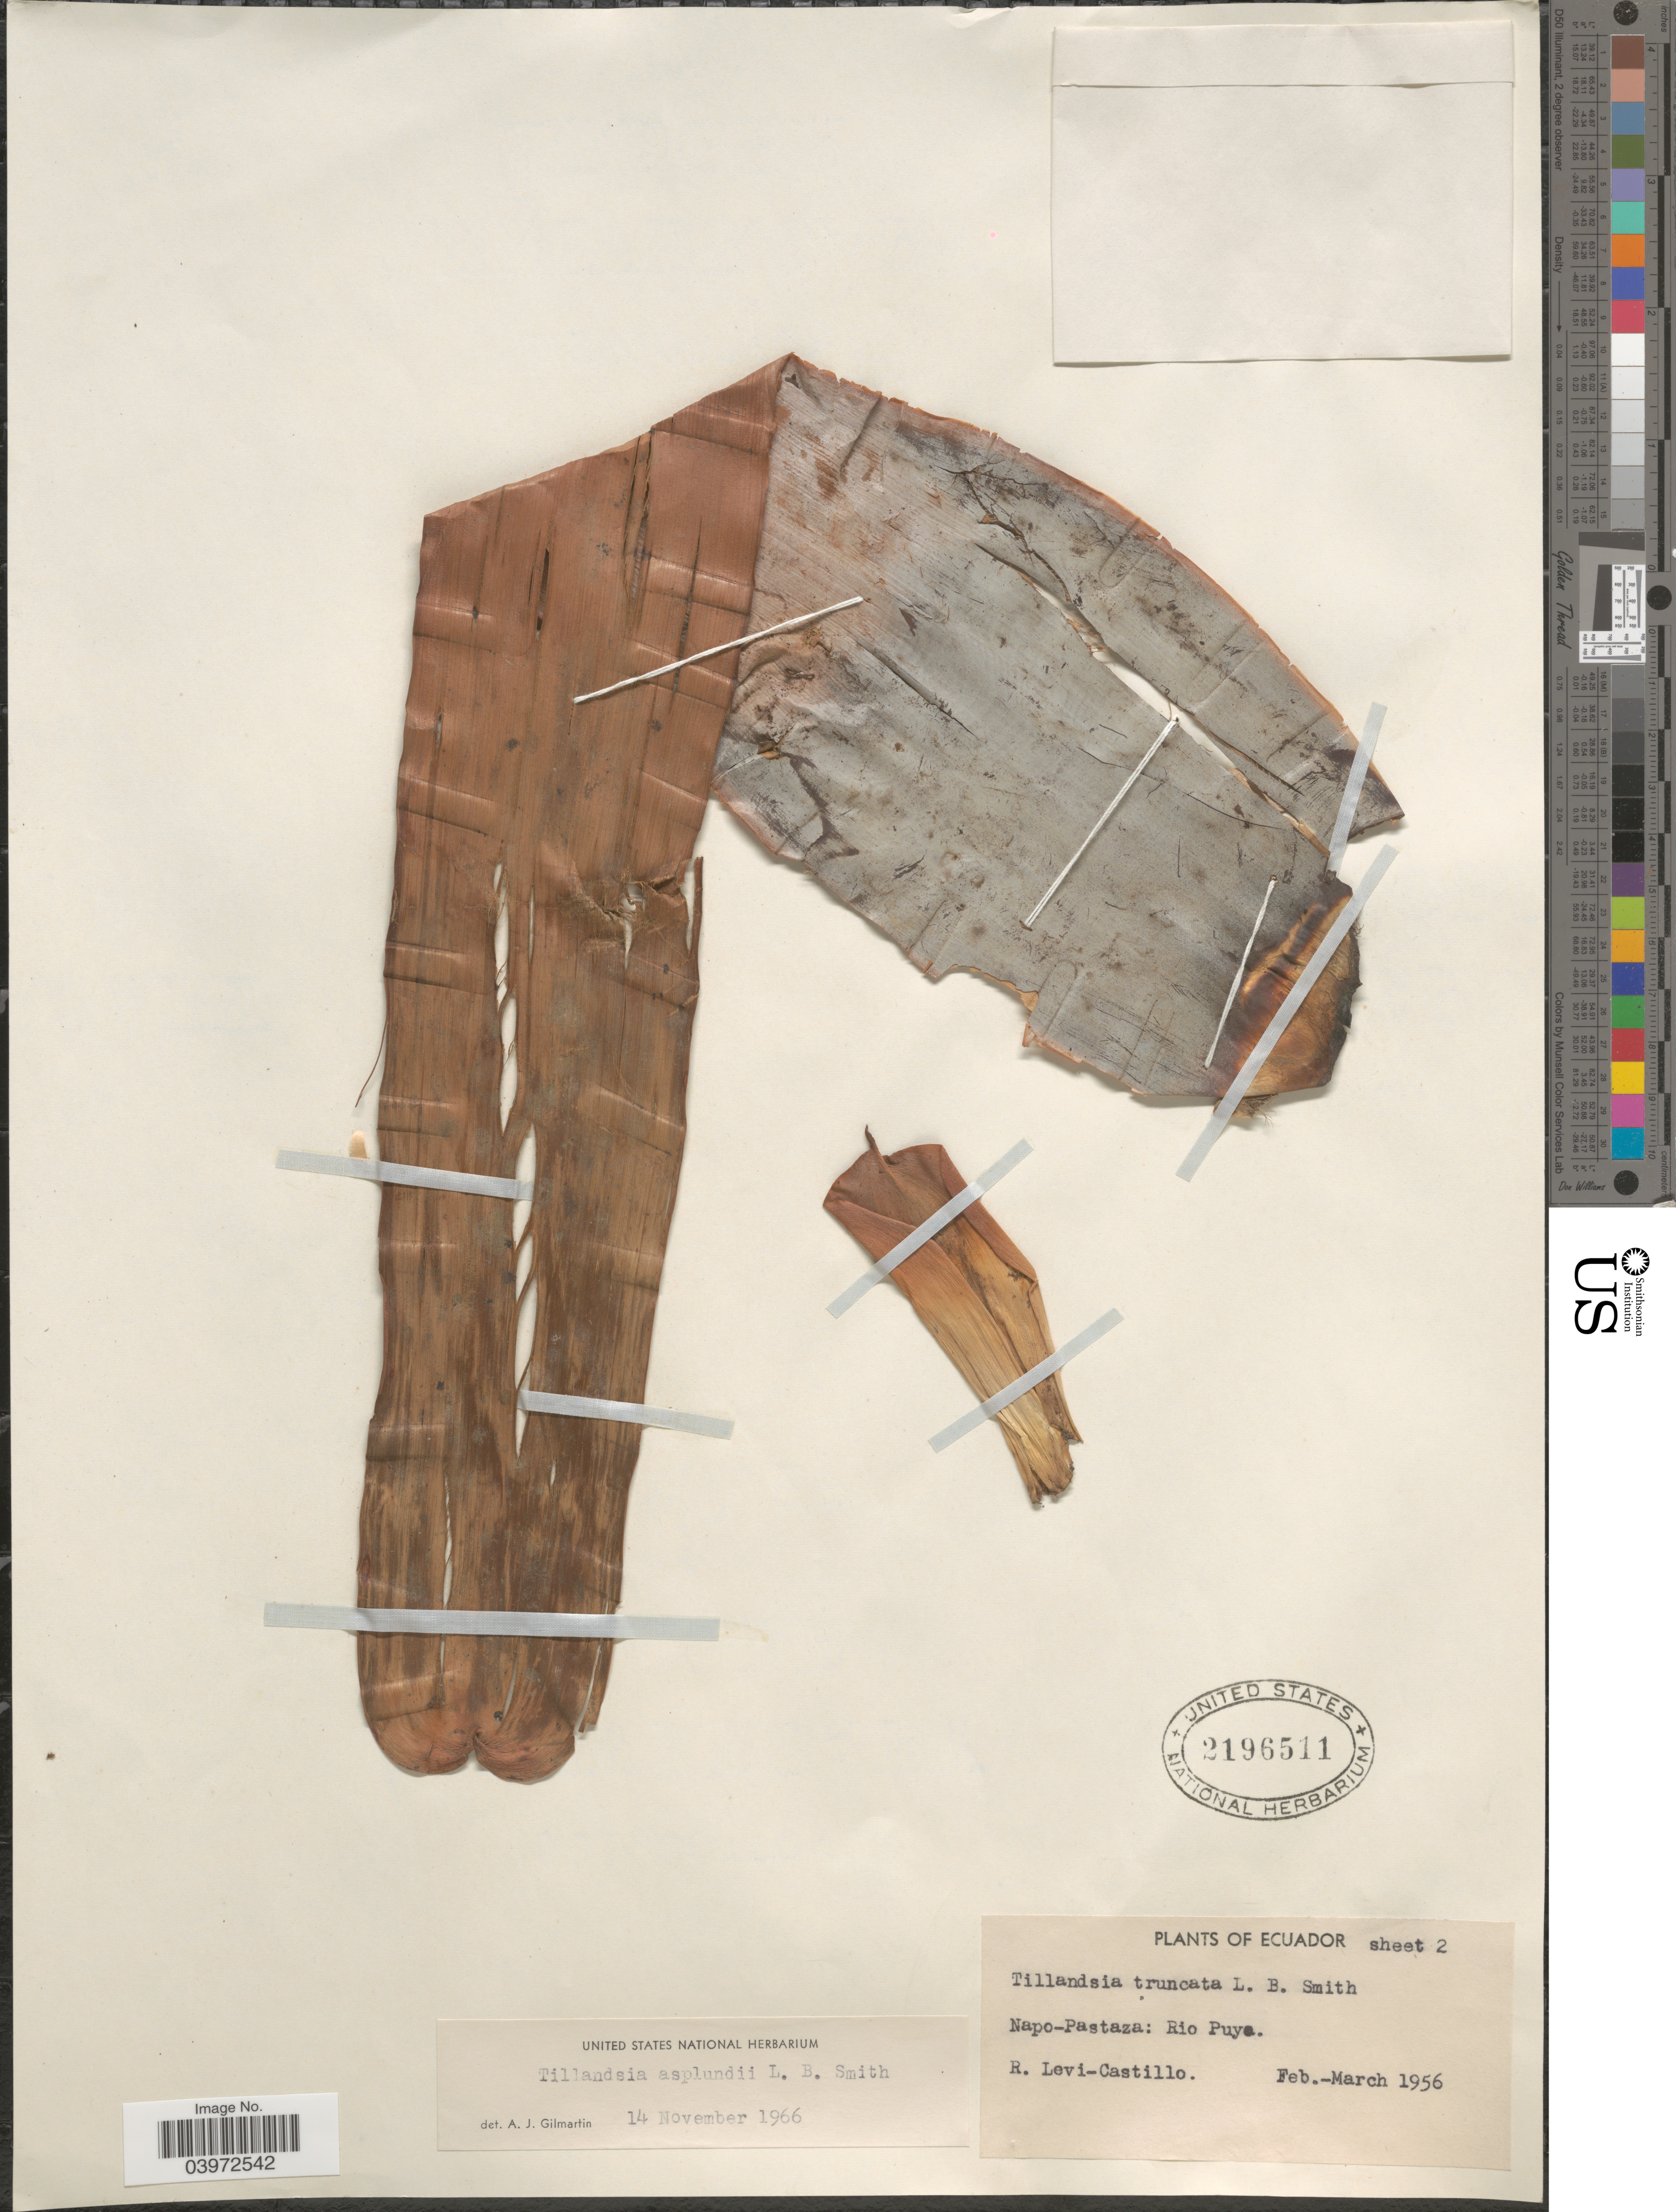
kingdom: Plantae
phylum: Tracheophyta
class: Liliopsida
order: Poales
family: Bromeliaceae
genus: Tillandsia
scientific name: Tillandsia asplundii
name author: L.B. Sm.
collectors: R. Levi-Castillo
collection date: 1956-02/1956-03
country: Ecuador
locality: Napo-Pastaza: Rio Puyo.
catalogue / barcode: US 2196511